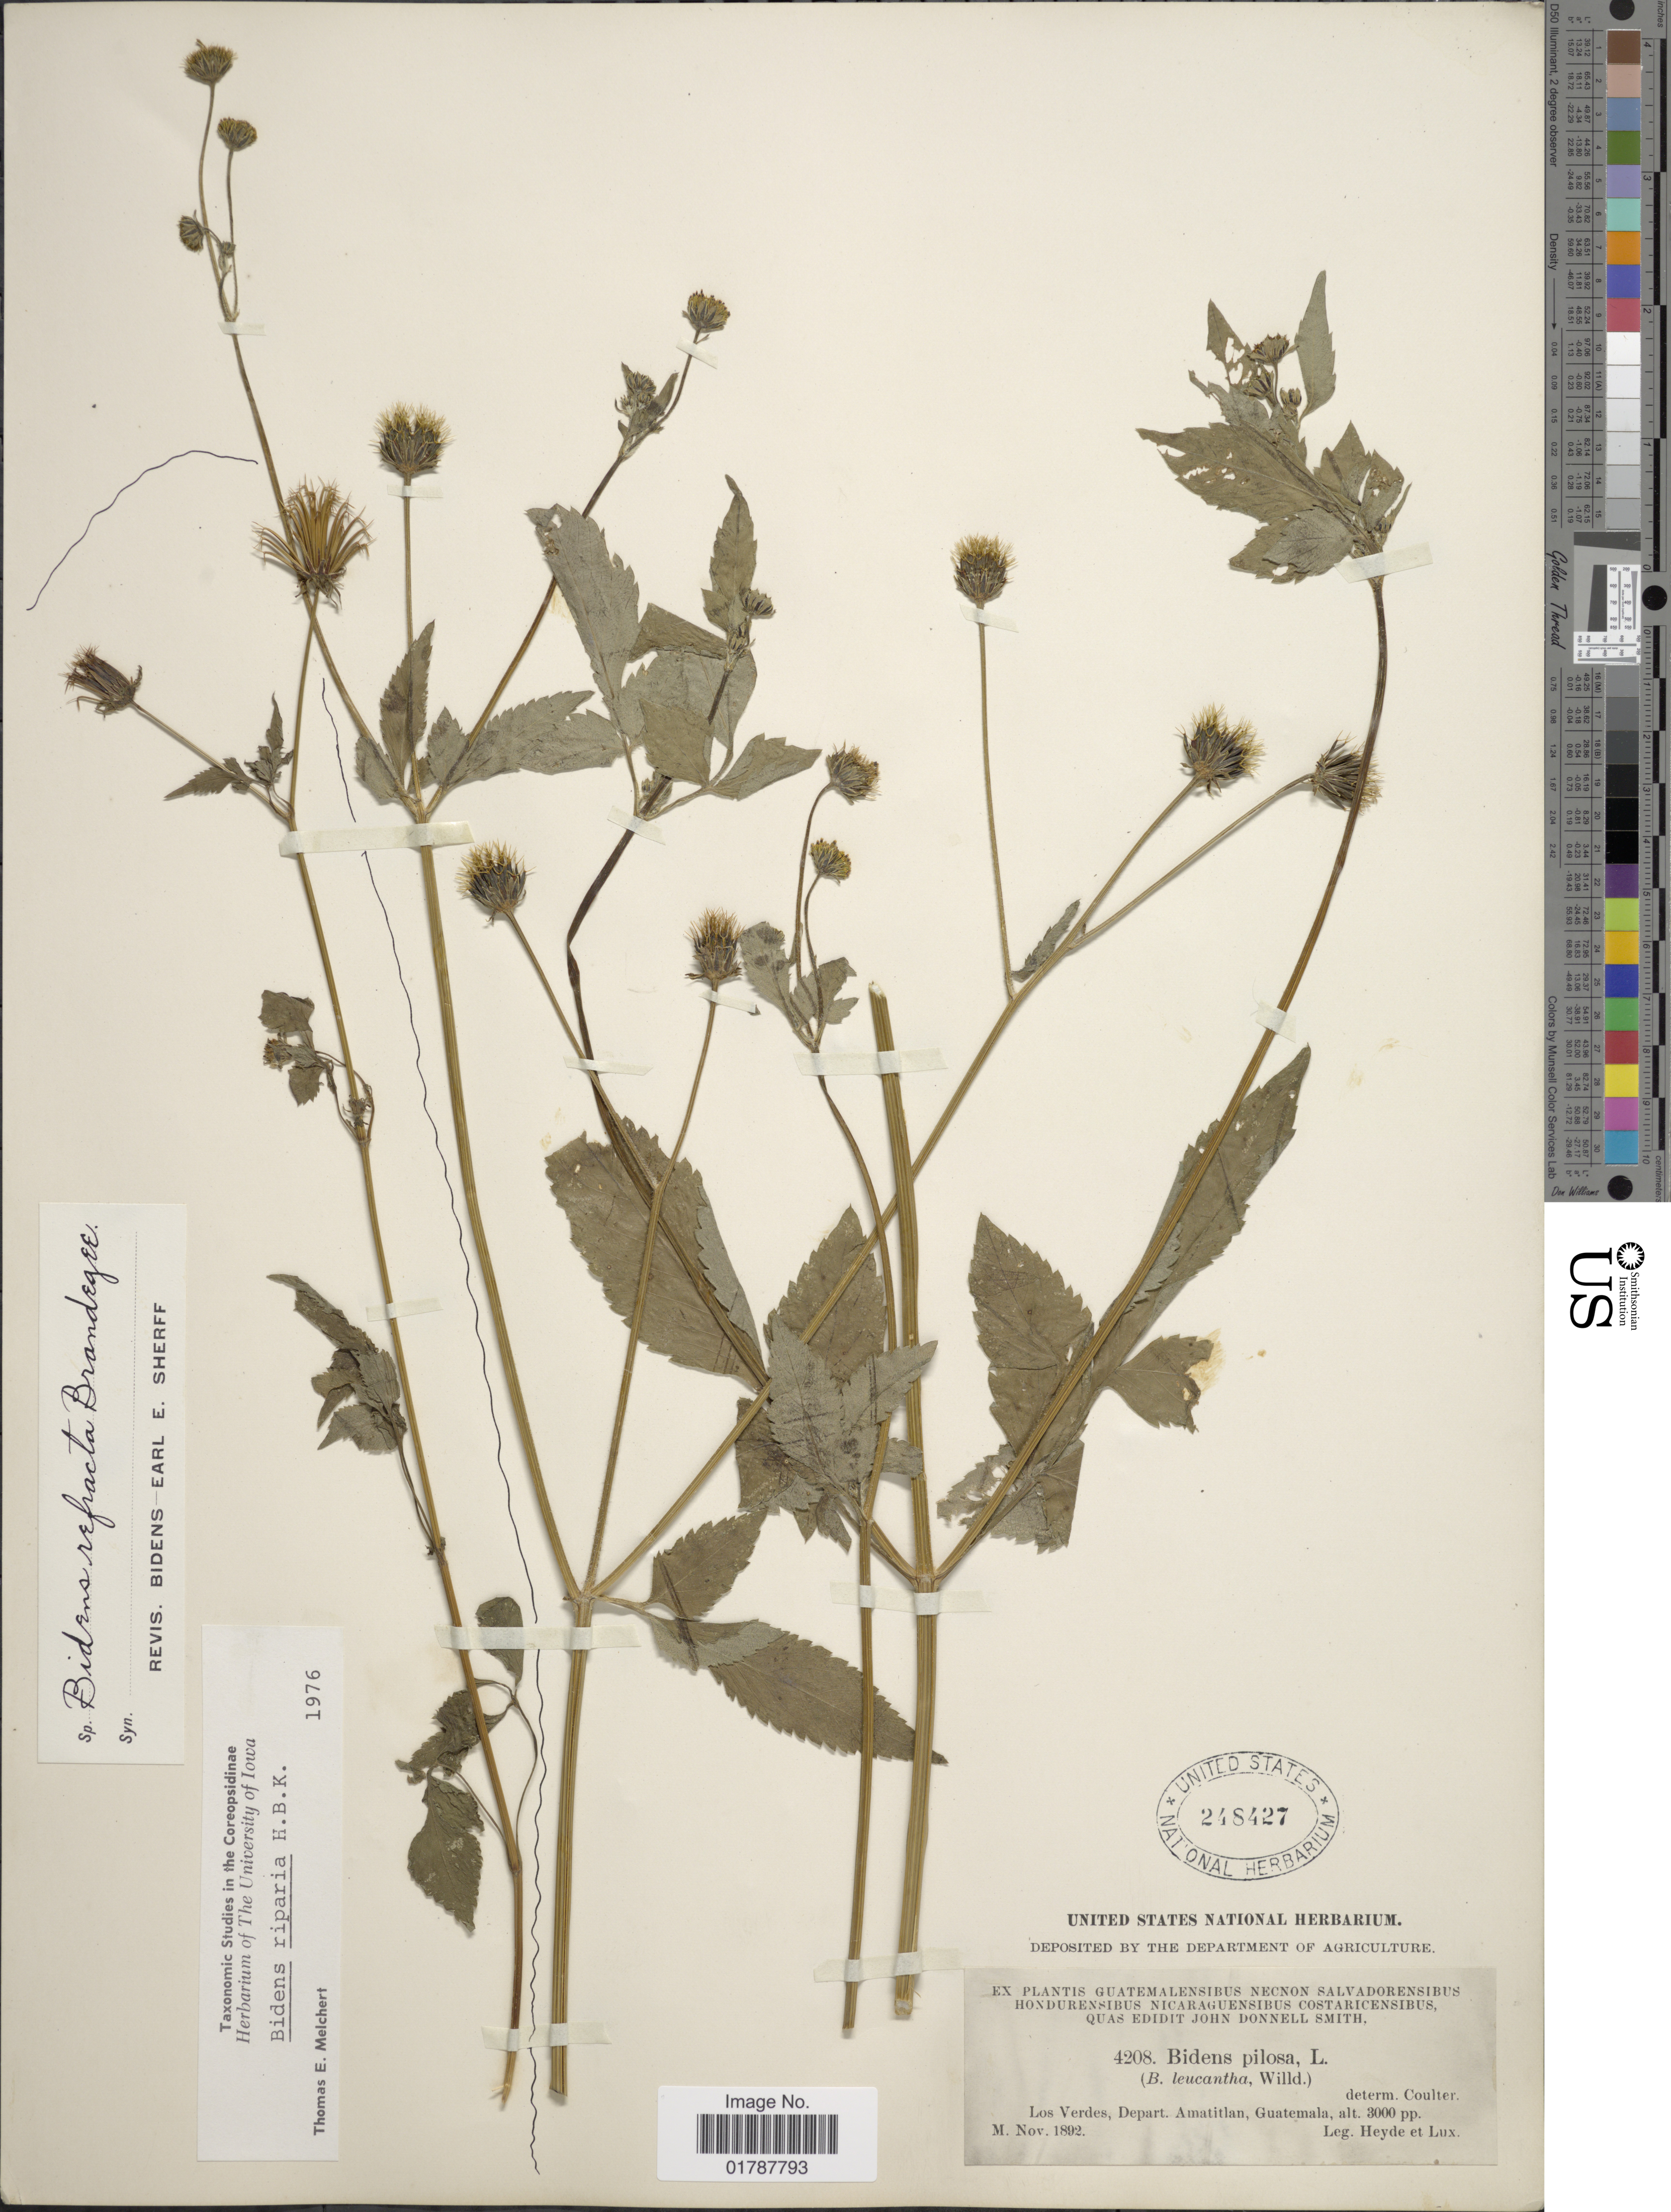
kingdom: Plantae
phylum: Tracheophyta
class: Magnoliopsida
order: Asterales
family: Asteraceae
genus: Bidens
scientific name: Bidens riparia var. refracta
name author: (Brandegee) O.E. Schulz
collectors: Heyde & Lux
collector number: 4208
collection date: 1892-11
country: Guatemala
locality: Los Verdes, Depart., Amatitlan, Guatemala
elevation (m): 914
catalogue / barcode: US 248427